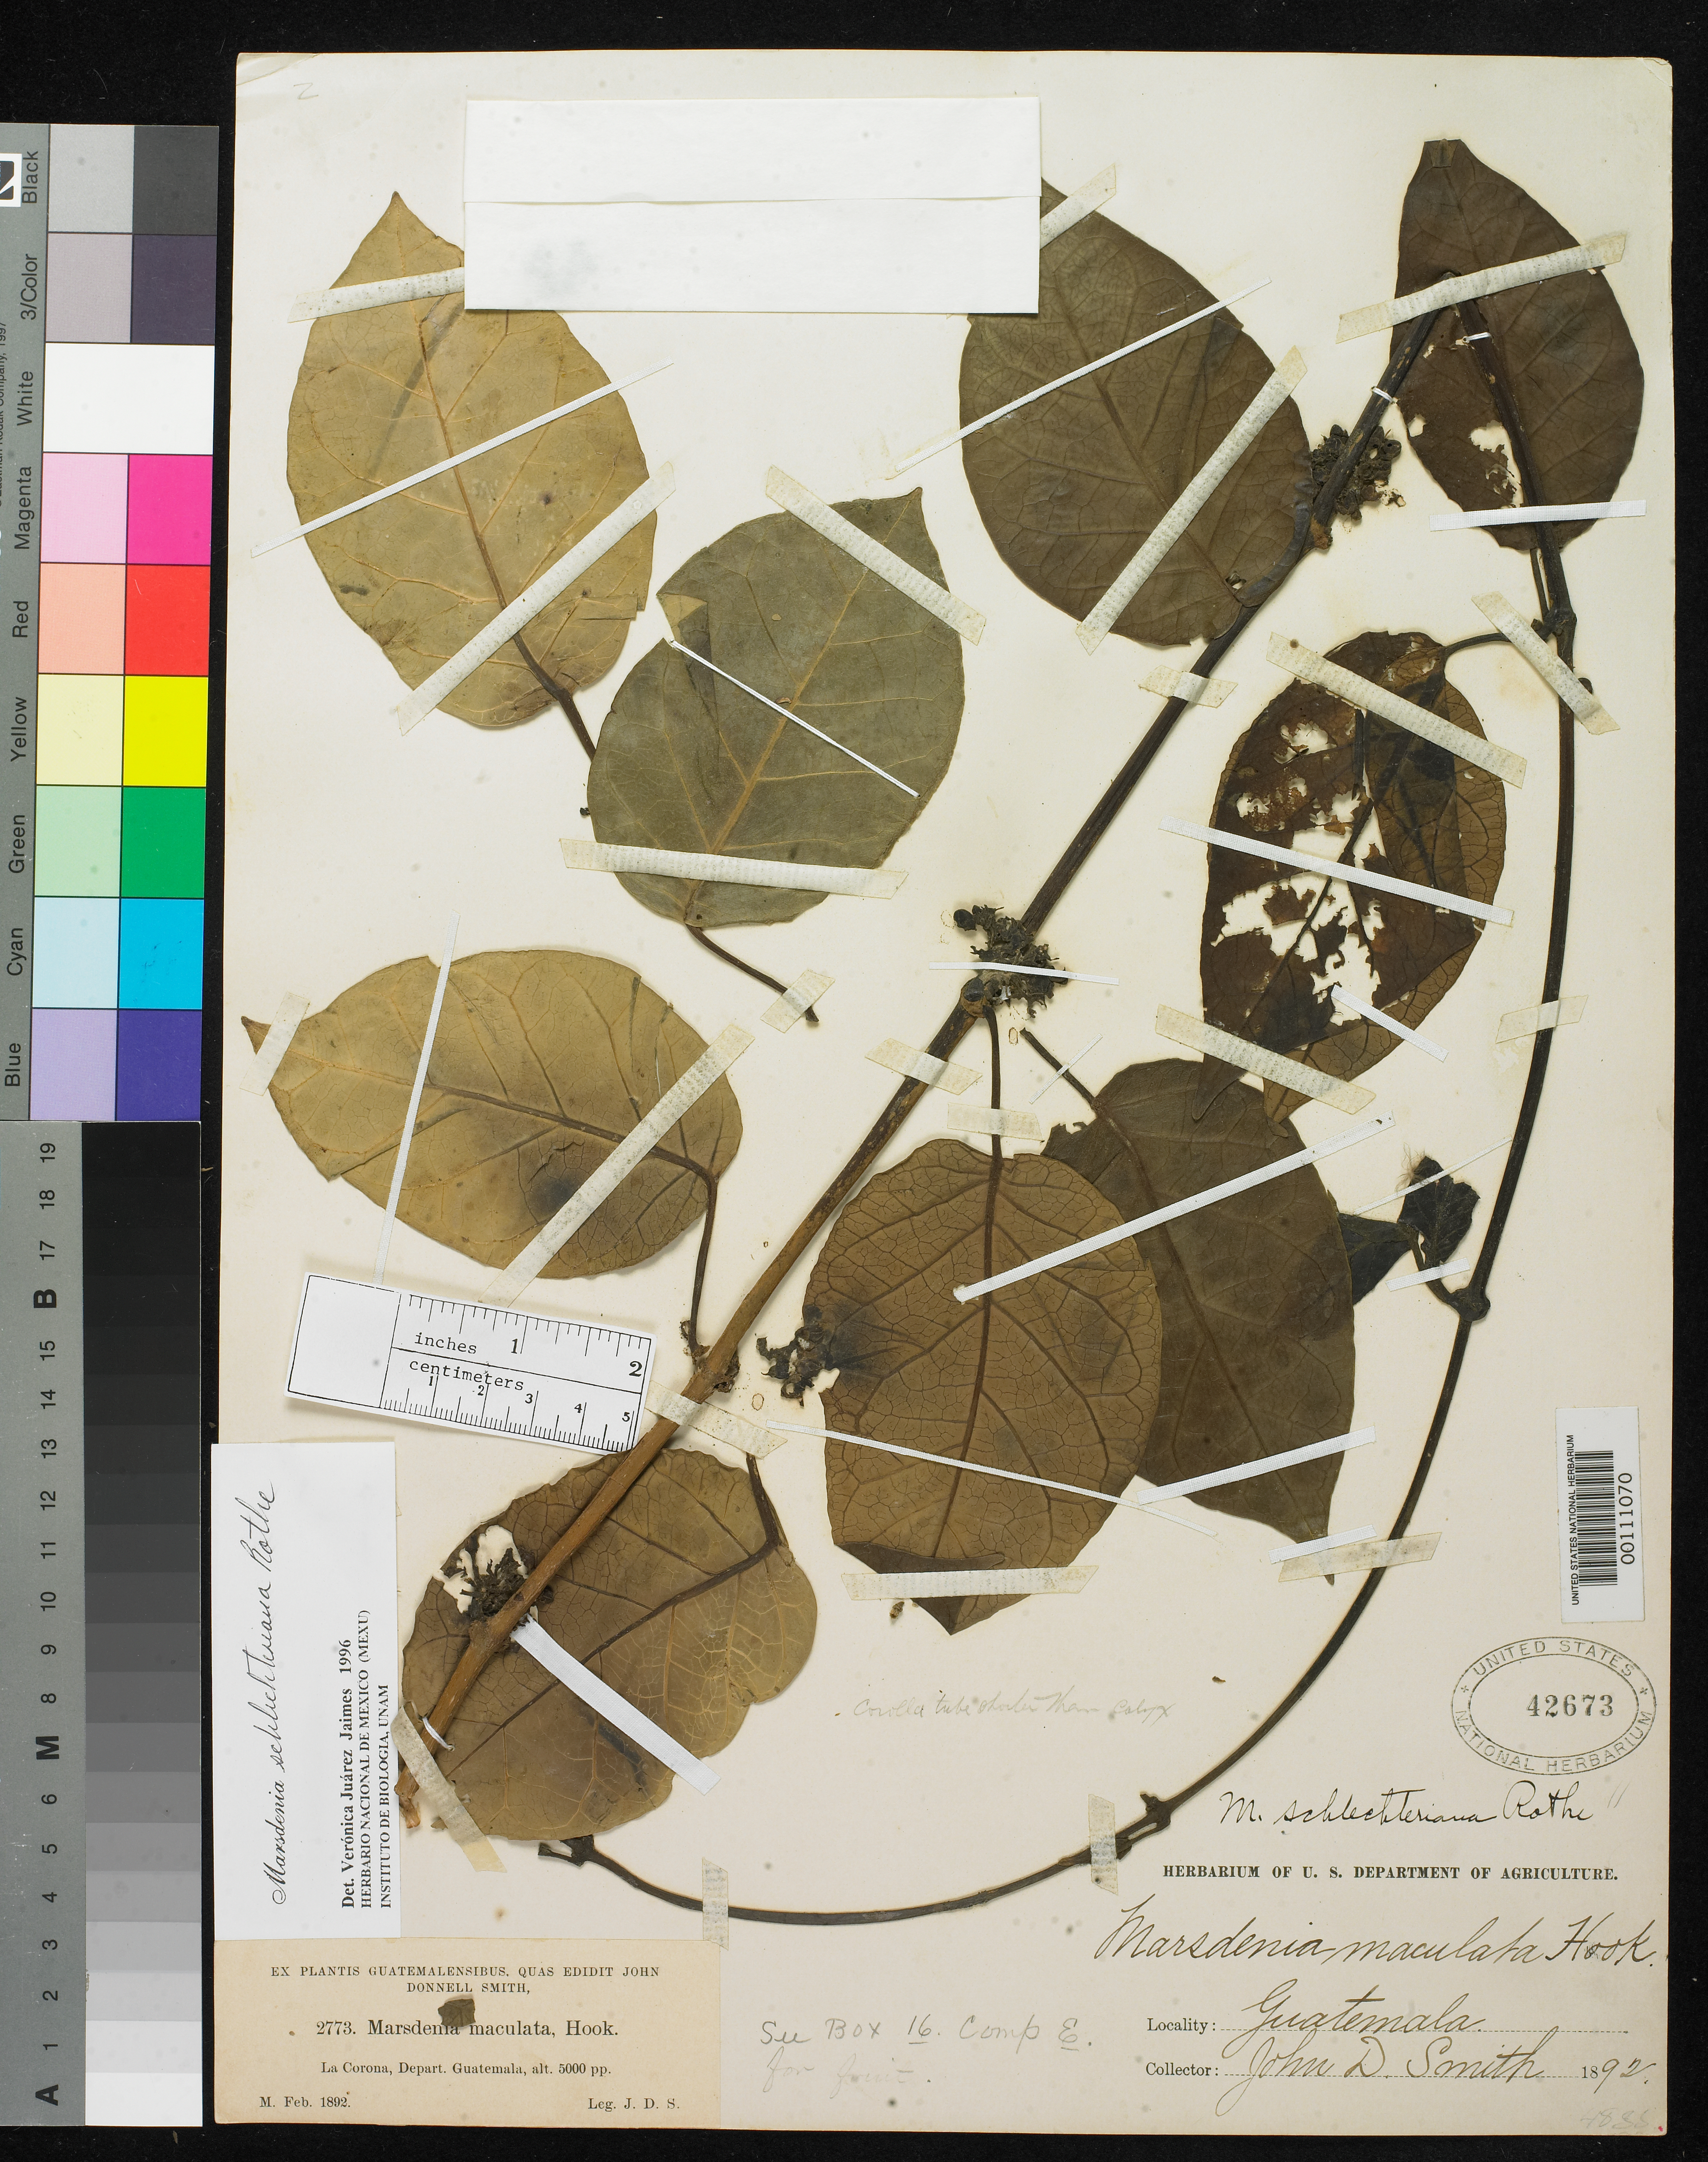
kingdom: Plantae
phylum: Tracheophyta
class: Magnoliopsida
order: Gentianales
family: Apocynaceae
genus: Marsdenia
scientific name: Marsdenia schlechteriana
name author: W. Rothe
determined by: Juárez-Jaimes, Verónica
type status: Isotype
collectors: J. Donnell Smith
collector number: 2773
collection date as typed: Feb 1892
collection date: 1892-02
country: Guatemala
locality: La Corona.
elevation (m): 1700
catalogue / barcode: US 42673